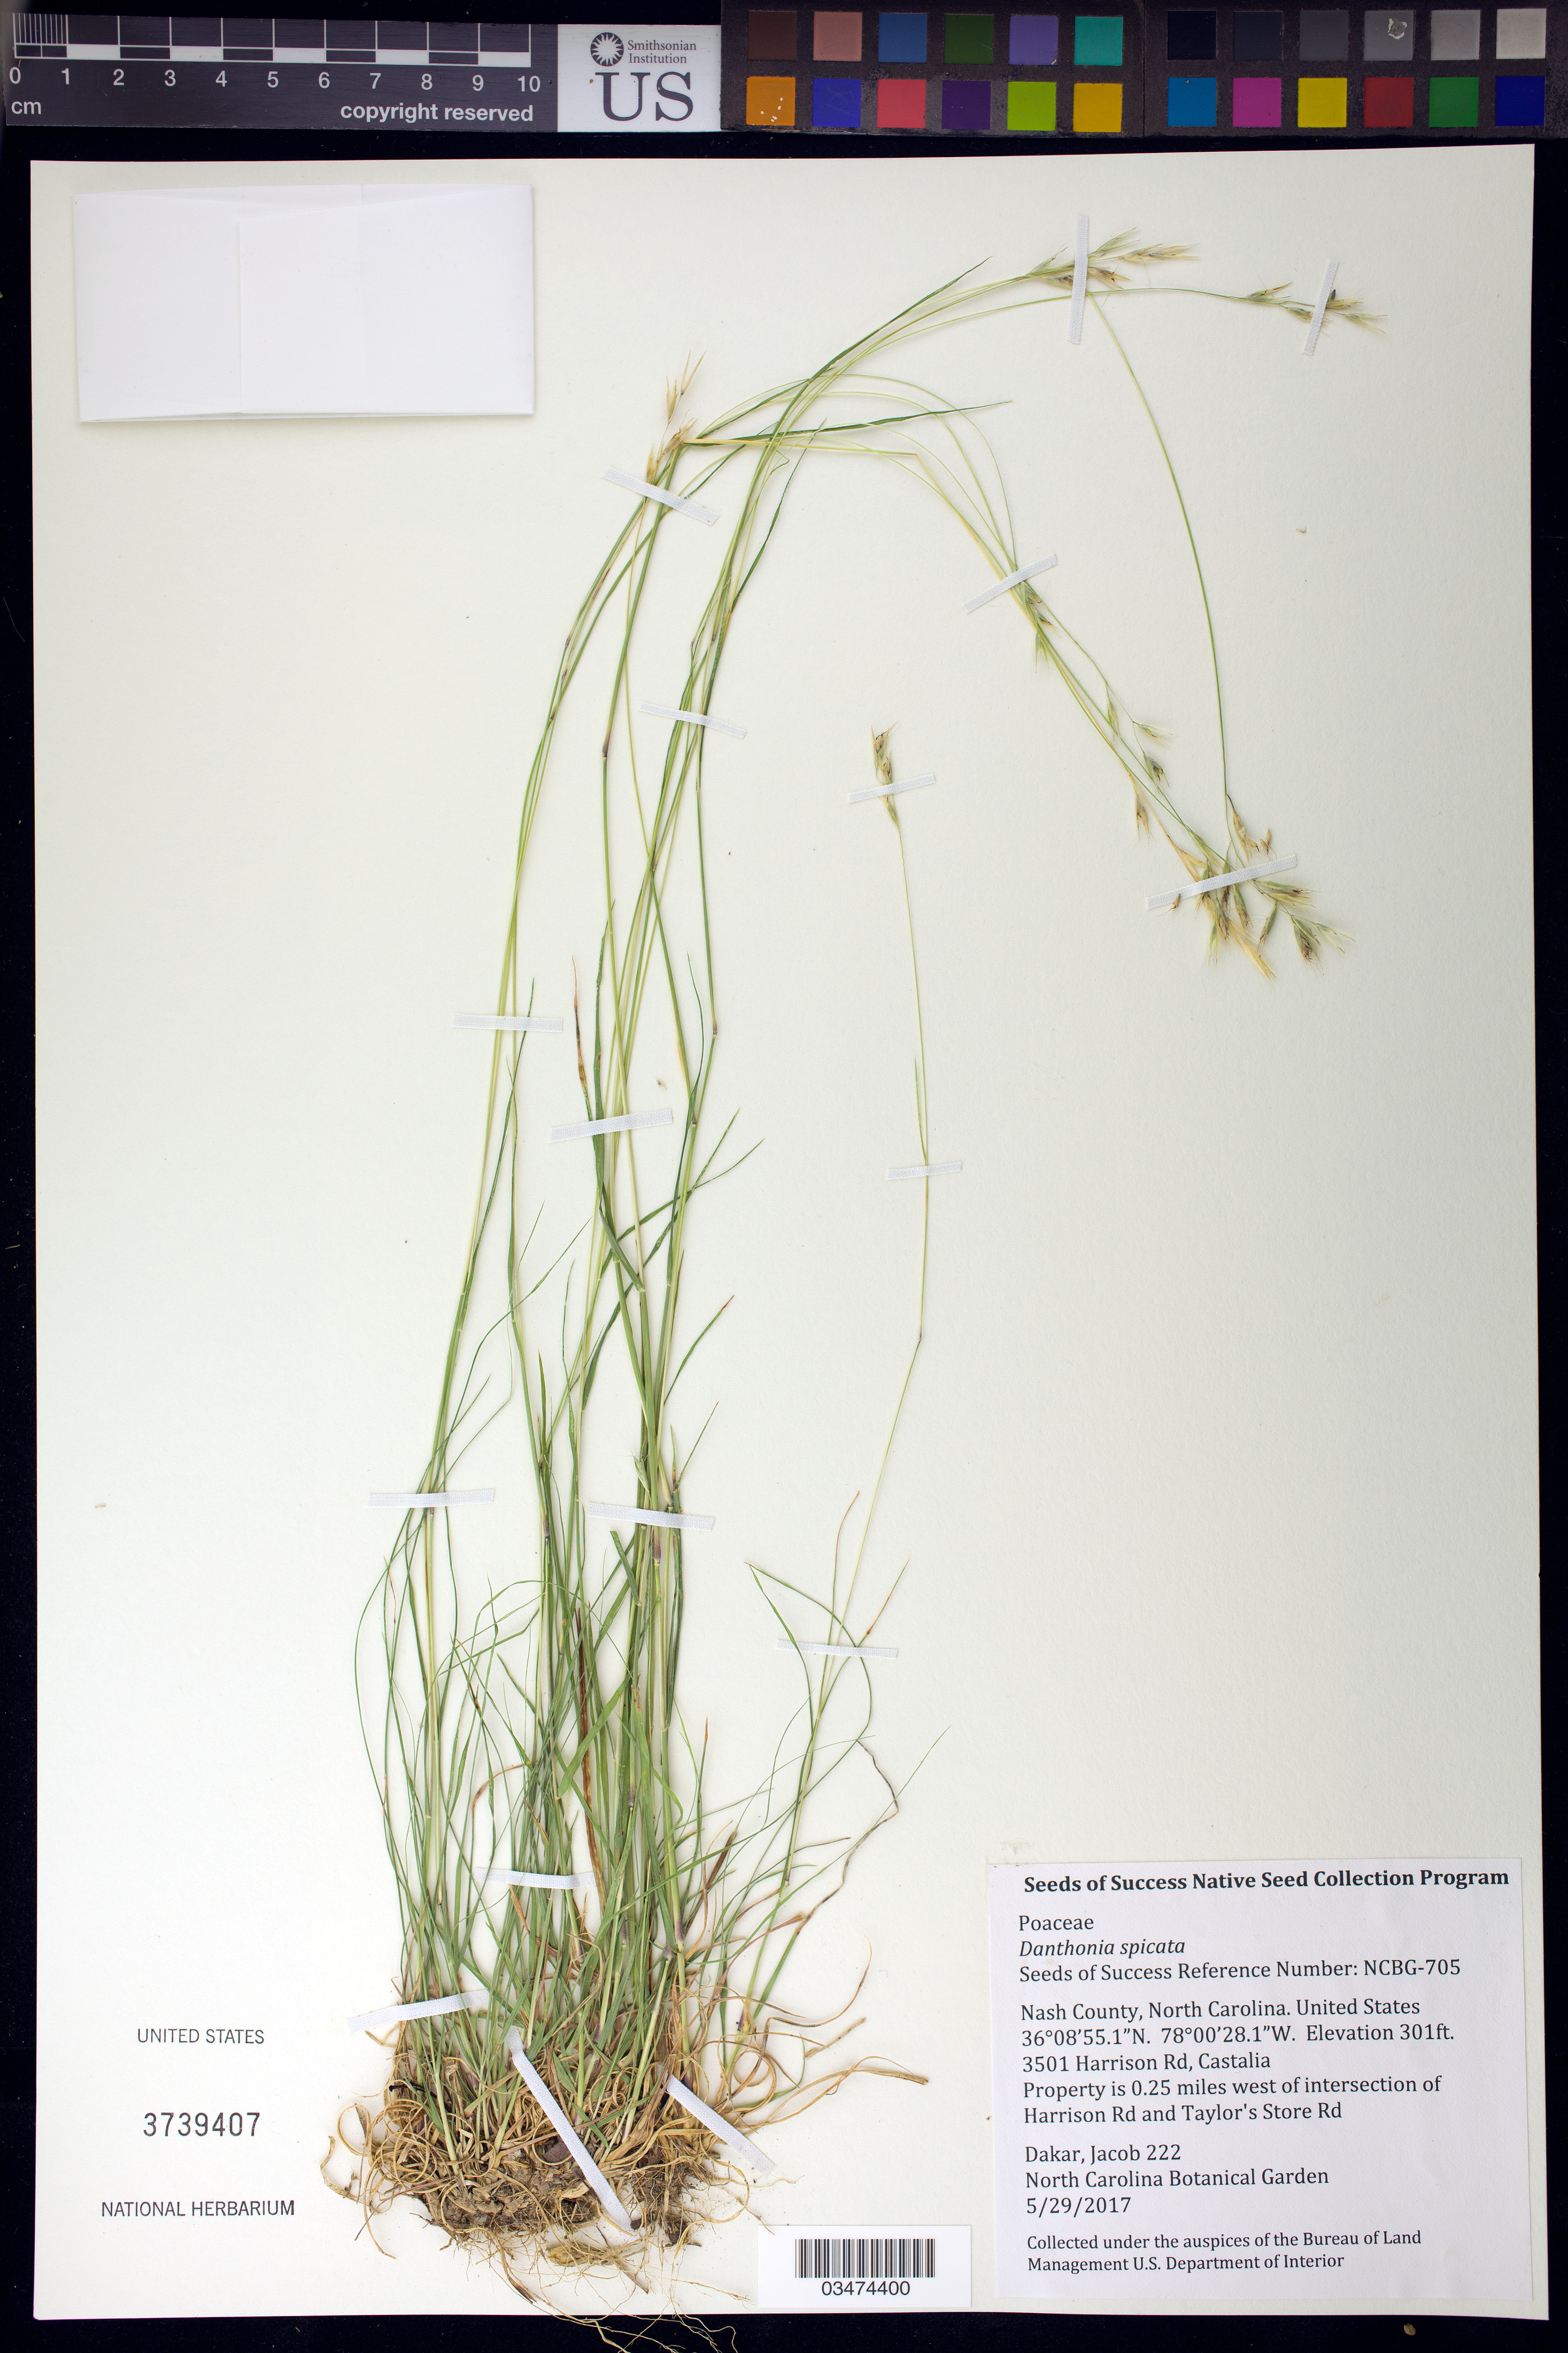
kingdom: Plantae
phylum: Tracheophyta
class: Liliopsida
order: Poales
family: Poaceae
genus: Danthonia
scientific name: Danthonia spicata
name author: (L.) P. Beauv. ex Roem. & Schult.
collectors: J. Dakar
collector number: NCBG-705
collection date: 2017-05-29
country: United States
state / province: North Carolina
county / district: Nash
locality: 3501 Harrison Rd., Castalia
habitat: Xeric hardwood glade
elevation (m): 92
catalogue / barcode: US 3739407